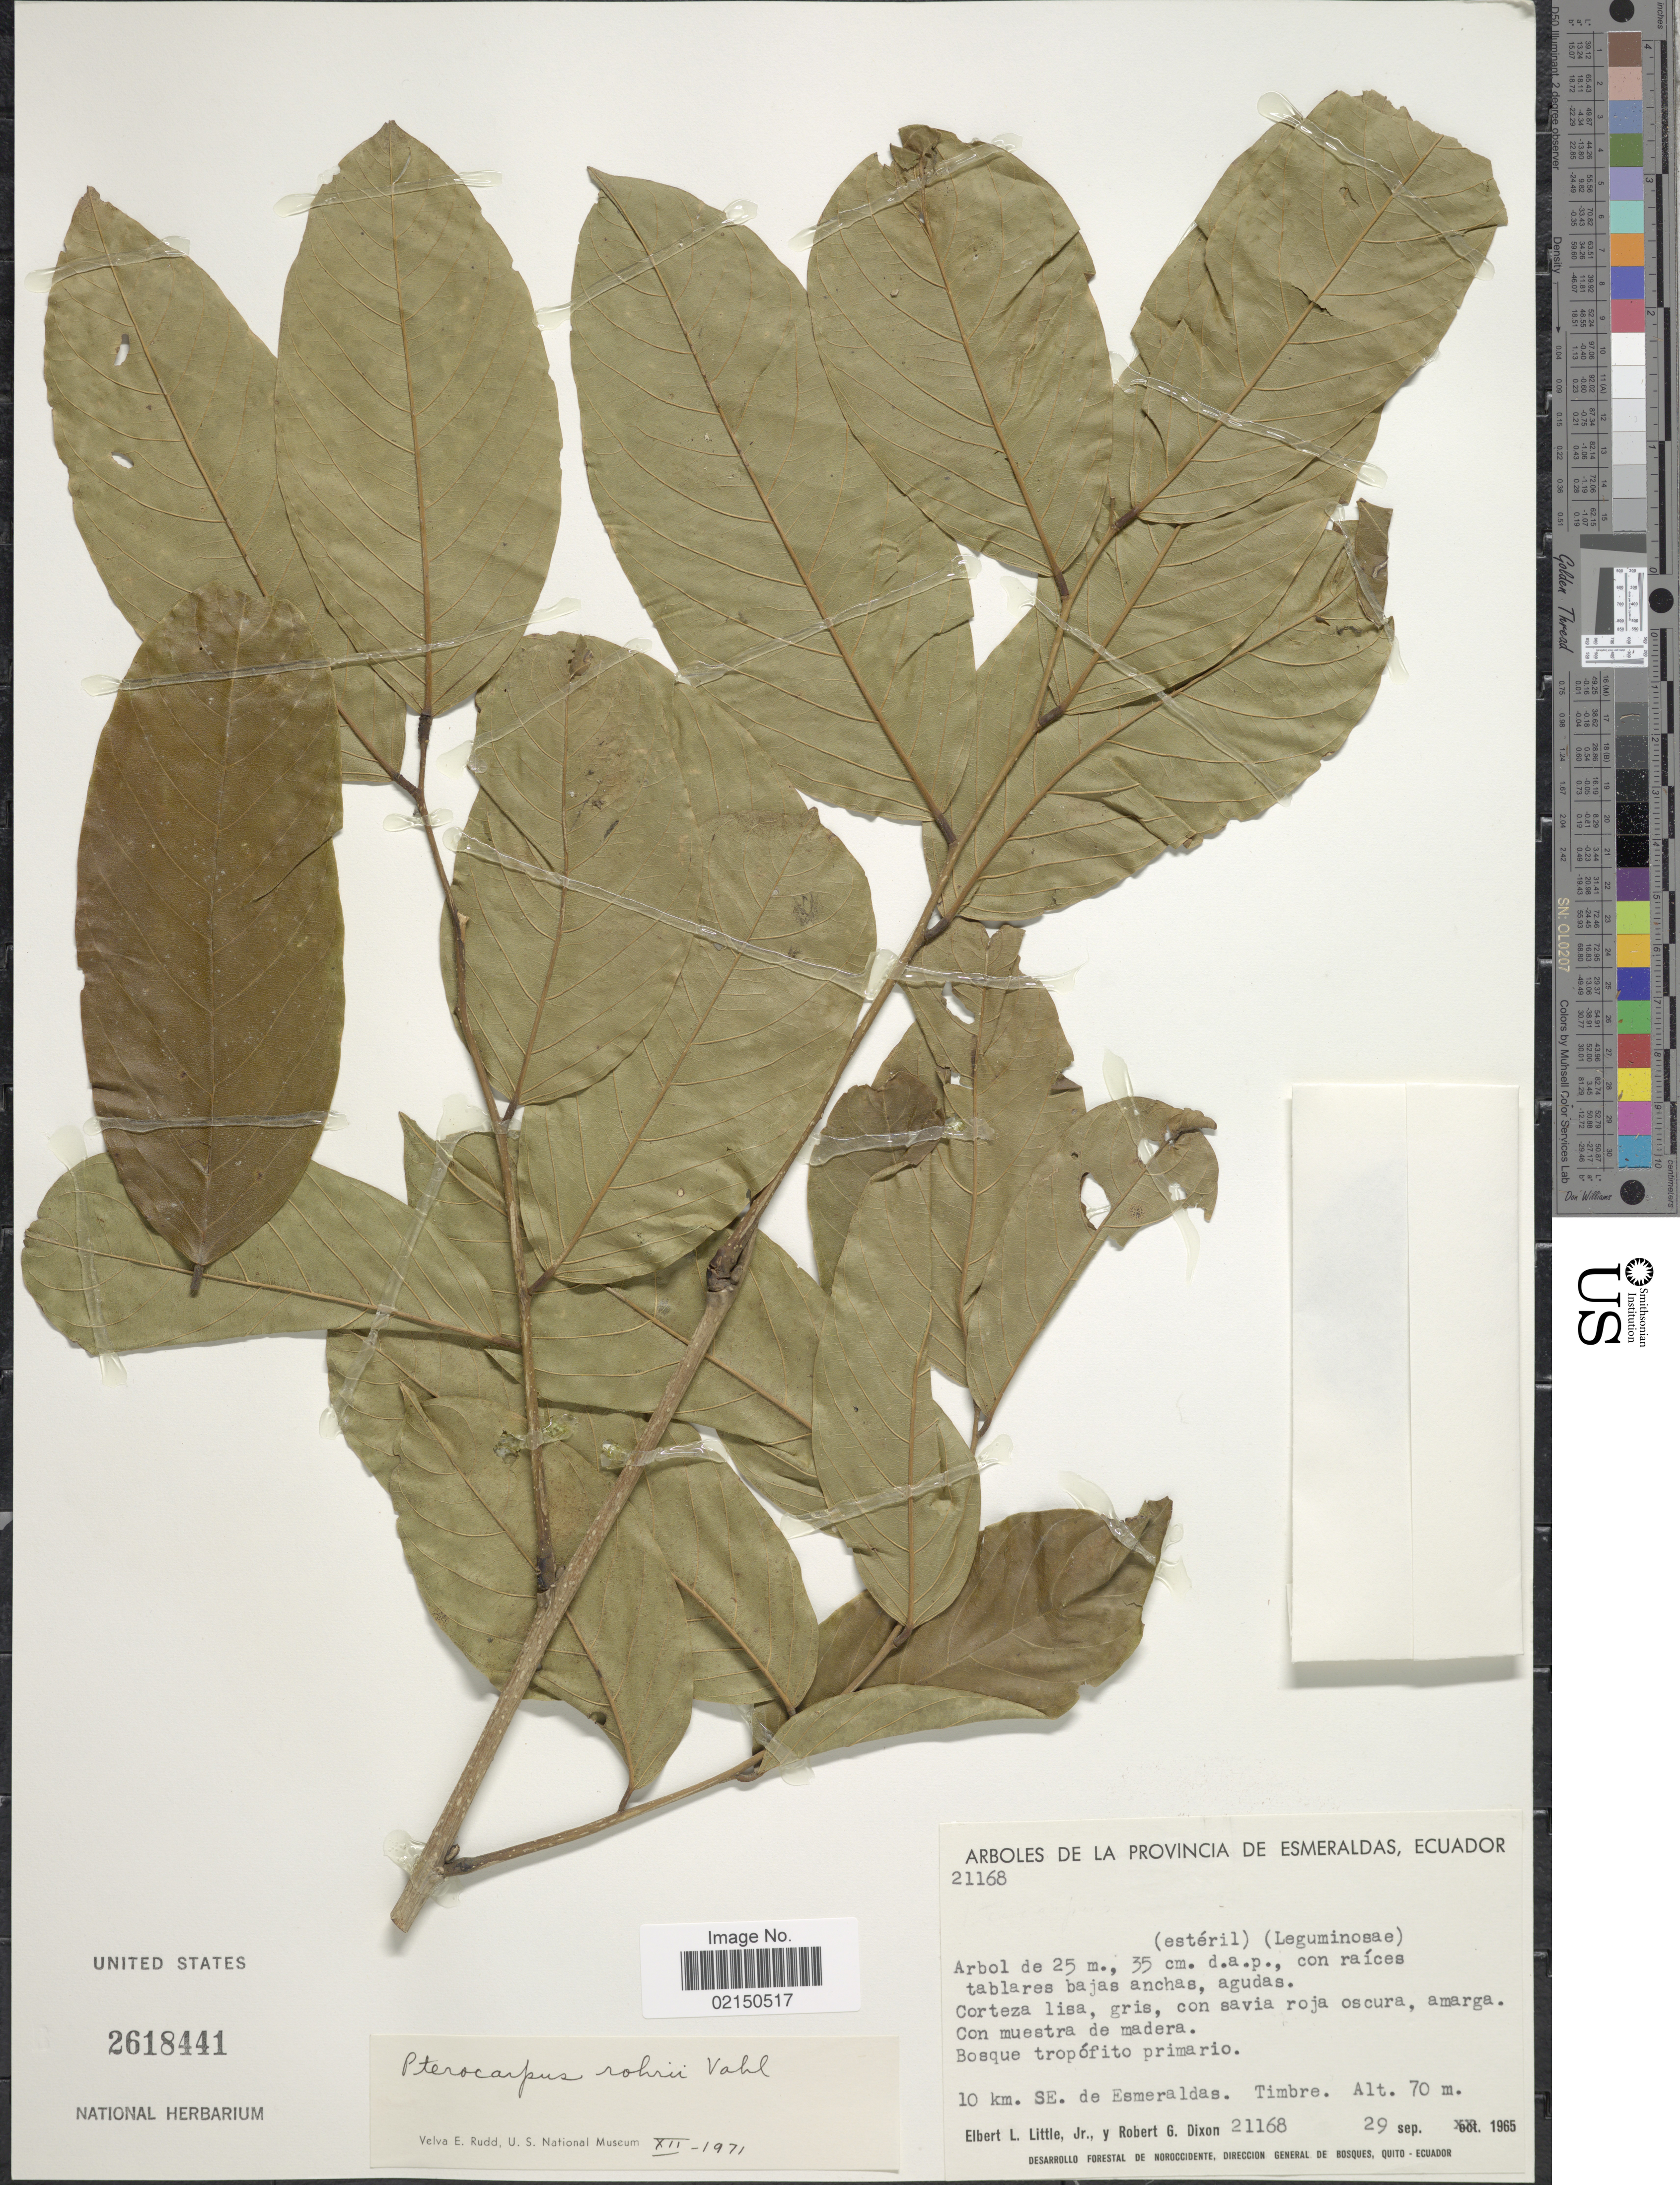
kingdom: Plantae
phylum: Tracheophyta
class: Magnoliopsida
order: Fabales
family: Fabaceae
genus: Pterocarpus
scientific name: Pterocarpus rohrii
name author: Vahl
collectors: E. L. Little & R. G. Dixon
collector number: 21168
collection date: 1965-09-29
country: Ecuador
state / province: Esmeraldas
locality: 10 km. SE. de Esmeraldas. Timbre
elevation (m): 70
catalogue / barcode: US 2618441